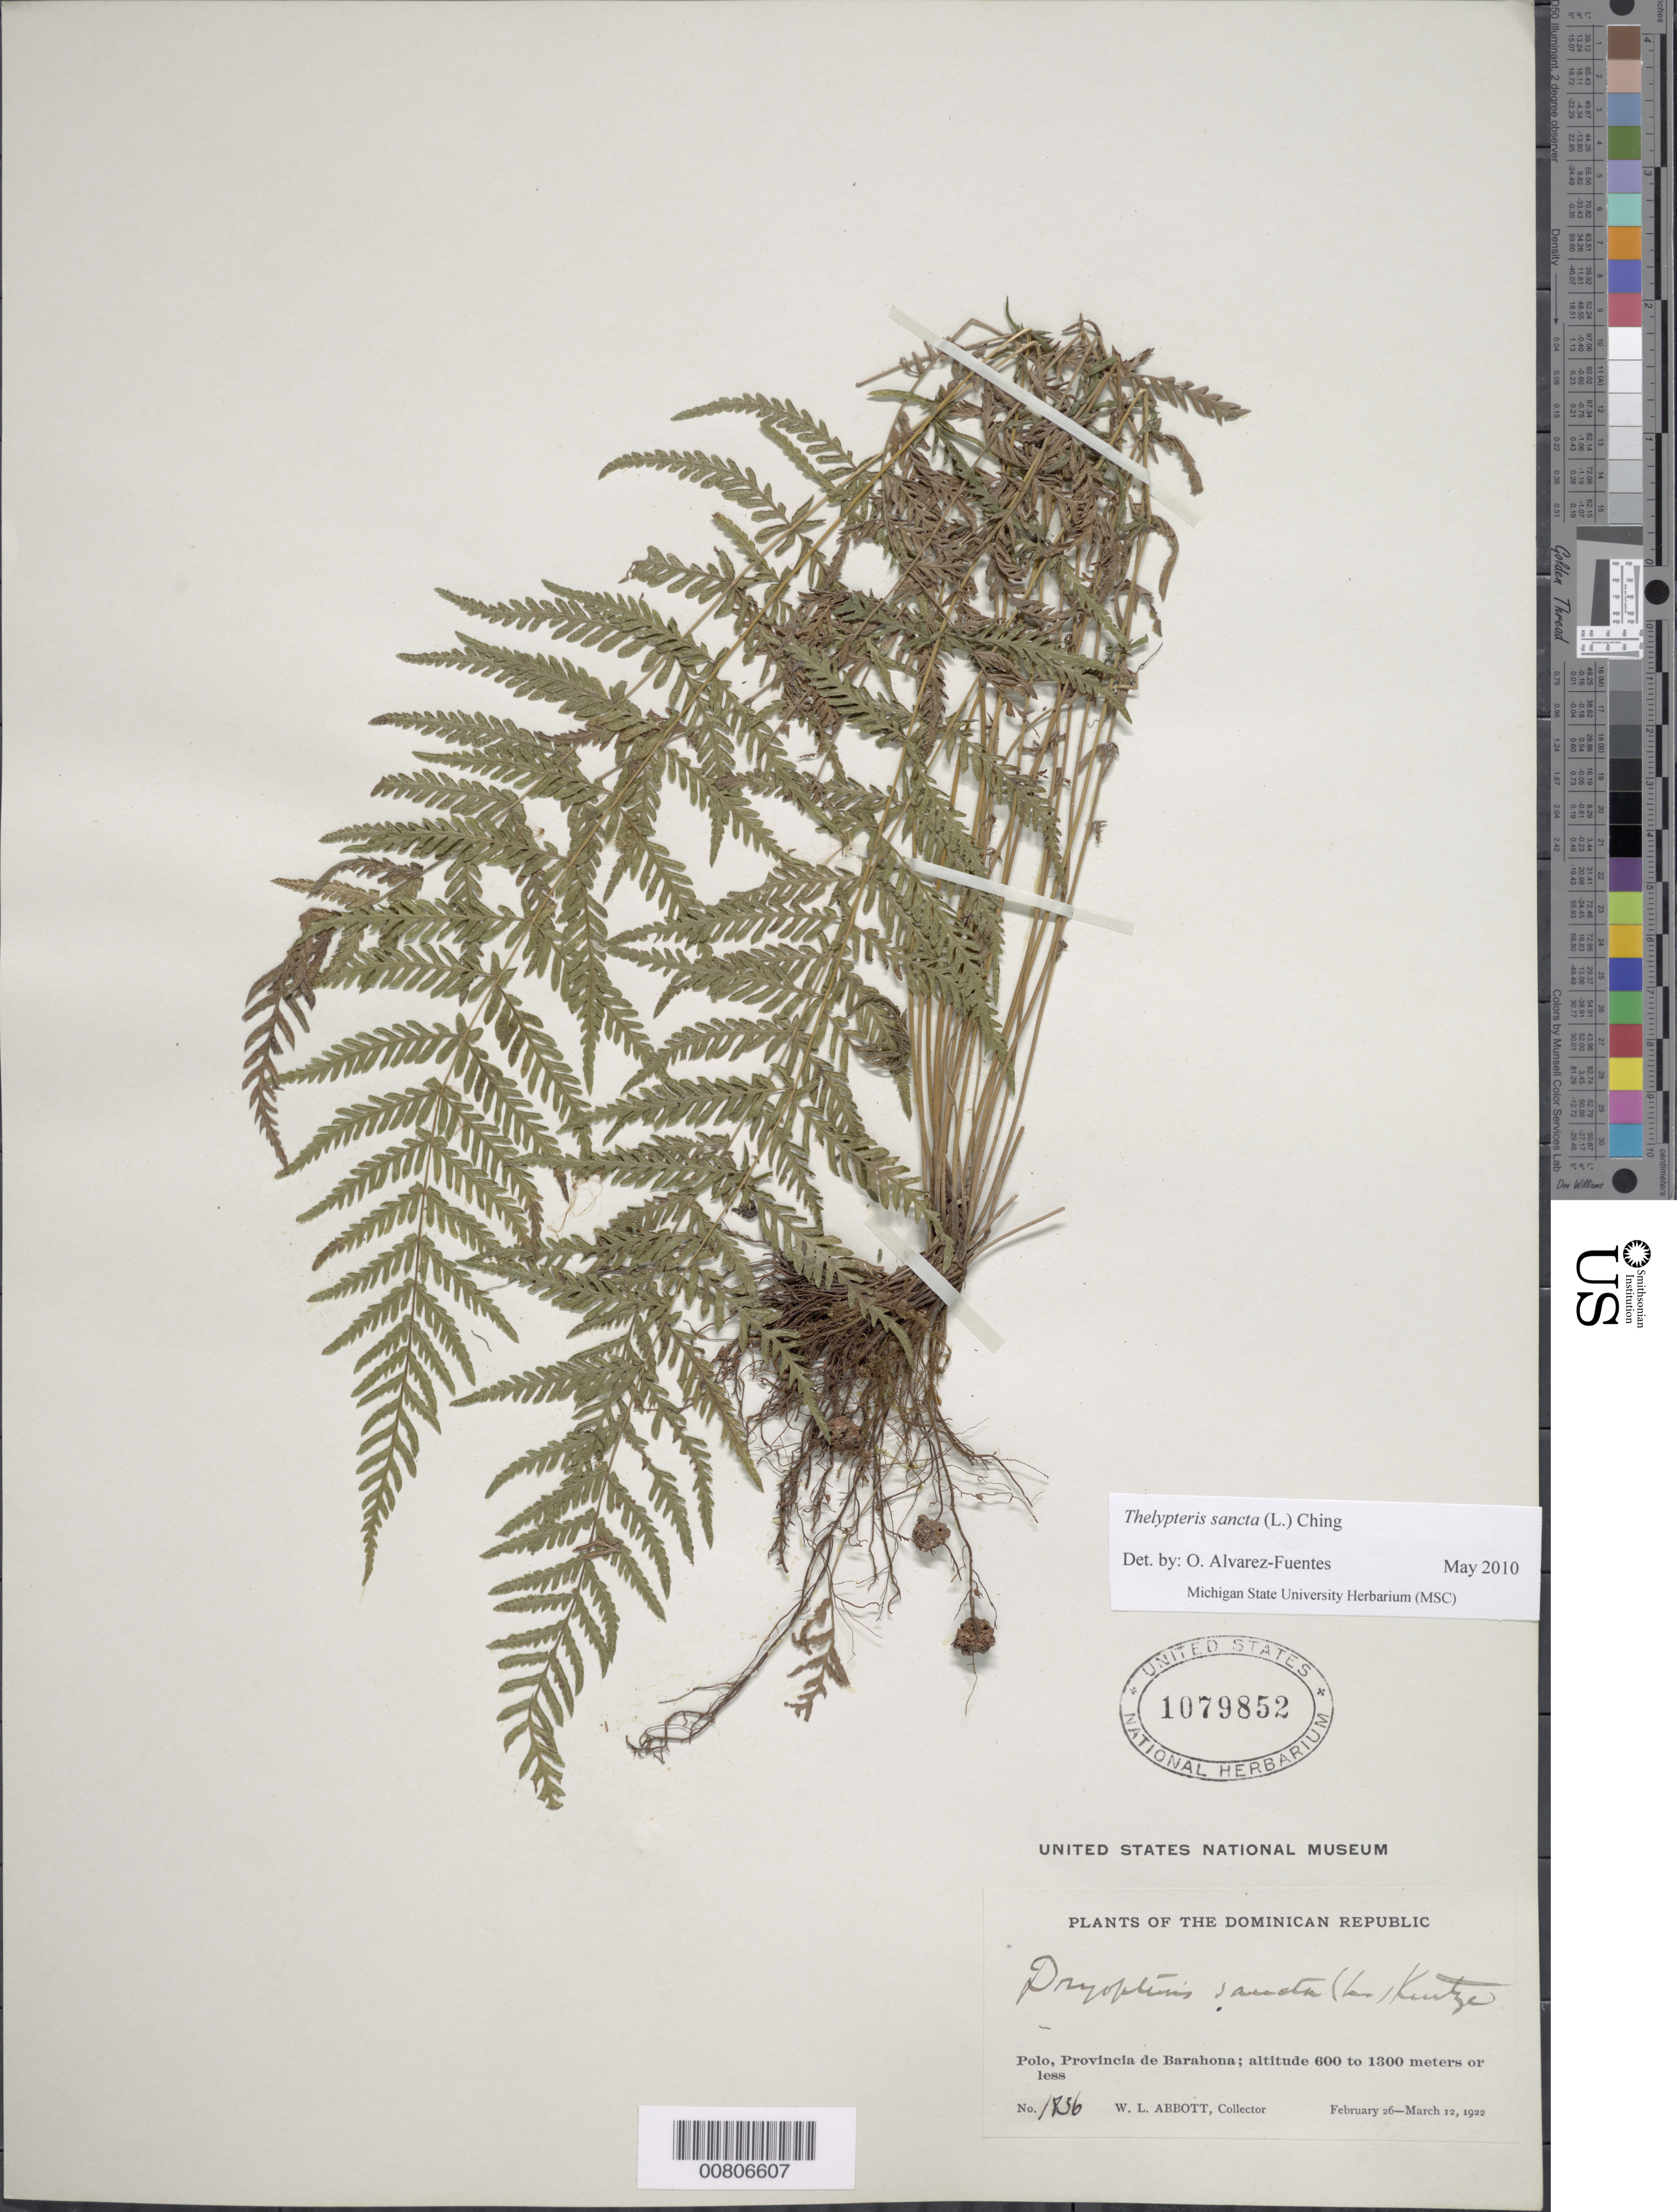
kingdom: Plantae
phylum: Tracheophyta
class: Polypodiopsida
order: Polypodiales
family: Thelypteridaceae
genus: Amauropelta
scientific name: Amauropelta sancta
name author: (L.) Pic. Serm.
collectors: W. L. Abbott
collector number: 1836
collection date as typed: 26 Feb 1922 to 12 Mar 1922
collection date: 1922-02-26/1922-03-12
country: Dominican Republic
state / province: Barahona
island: Hispaniola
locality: Polo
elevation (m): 600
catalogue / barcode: US 1079852